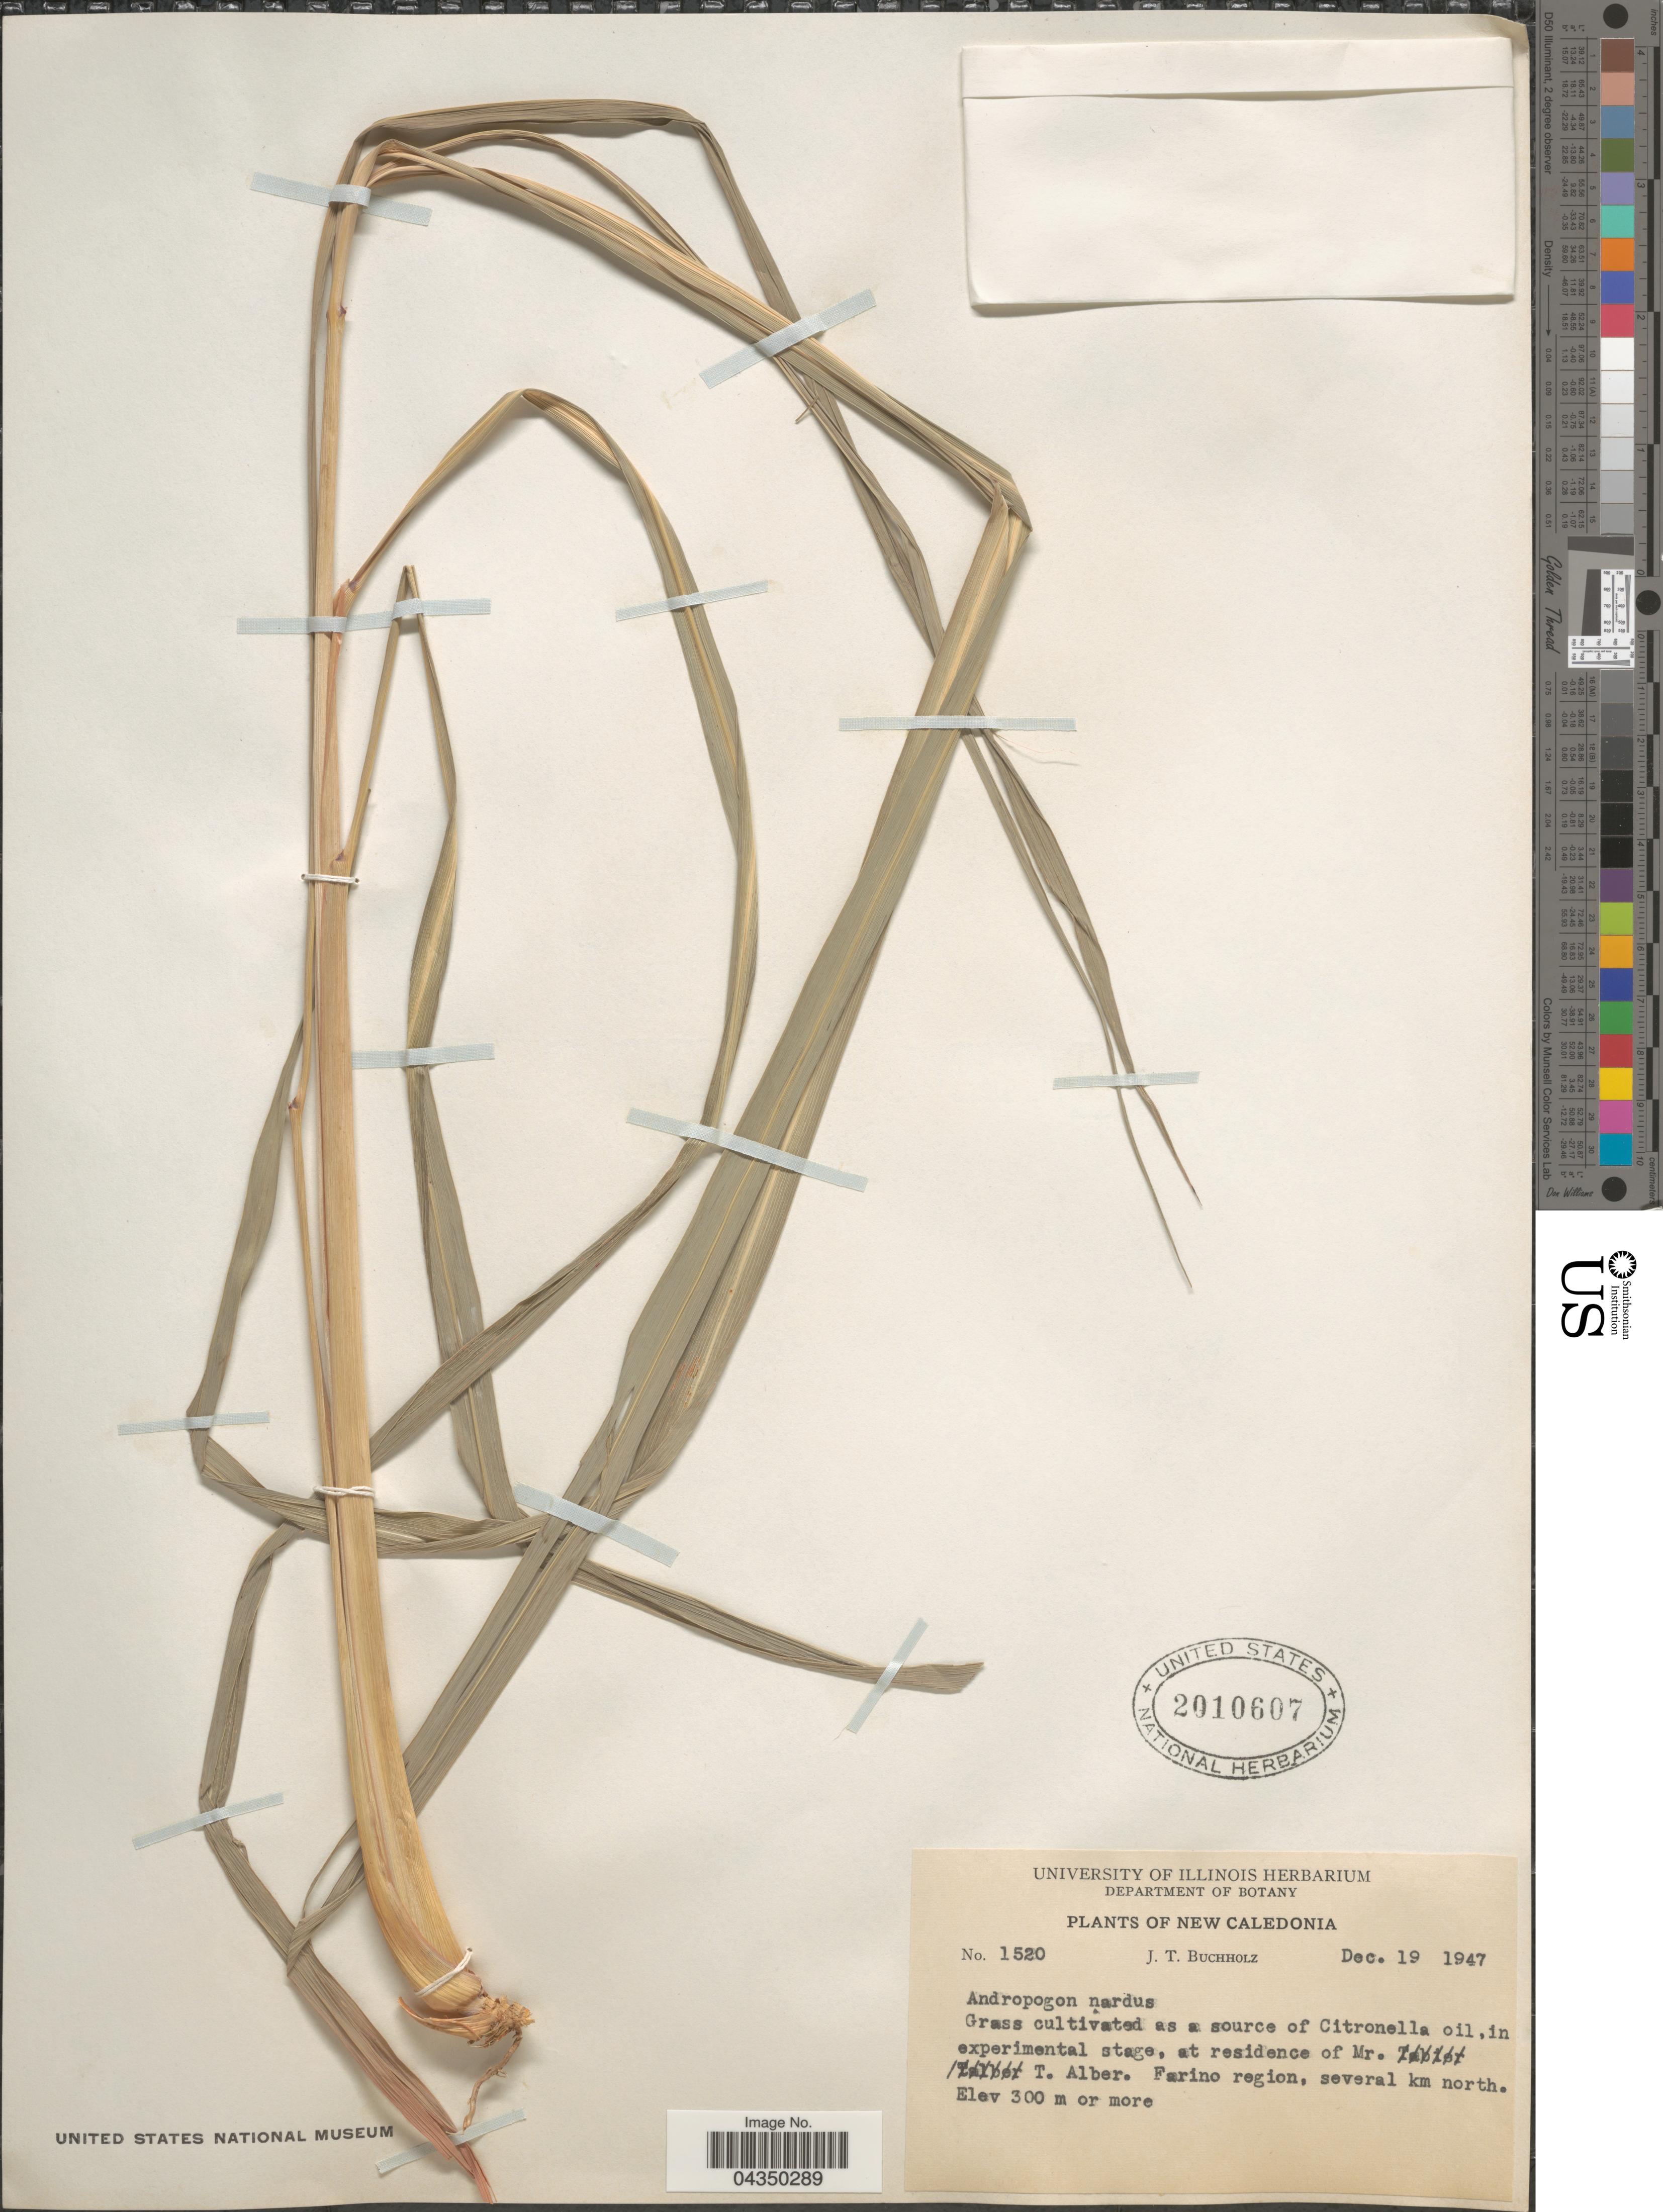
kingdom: Plantae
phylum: Tracheophyta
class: Liliopsida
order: Poales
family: Poaceae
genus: Cymbopogon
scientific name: Cymbopogon nardus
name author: (L.) Rendle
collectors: J. T. Buchholz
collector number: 1520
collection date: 1947-12-19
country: New Caledonia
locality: In experimental stage, at residence of Mr. T. Alber. Farino region, several km north.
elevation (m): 300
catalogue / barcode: US 2010607